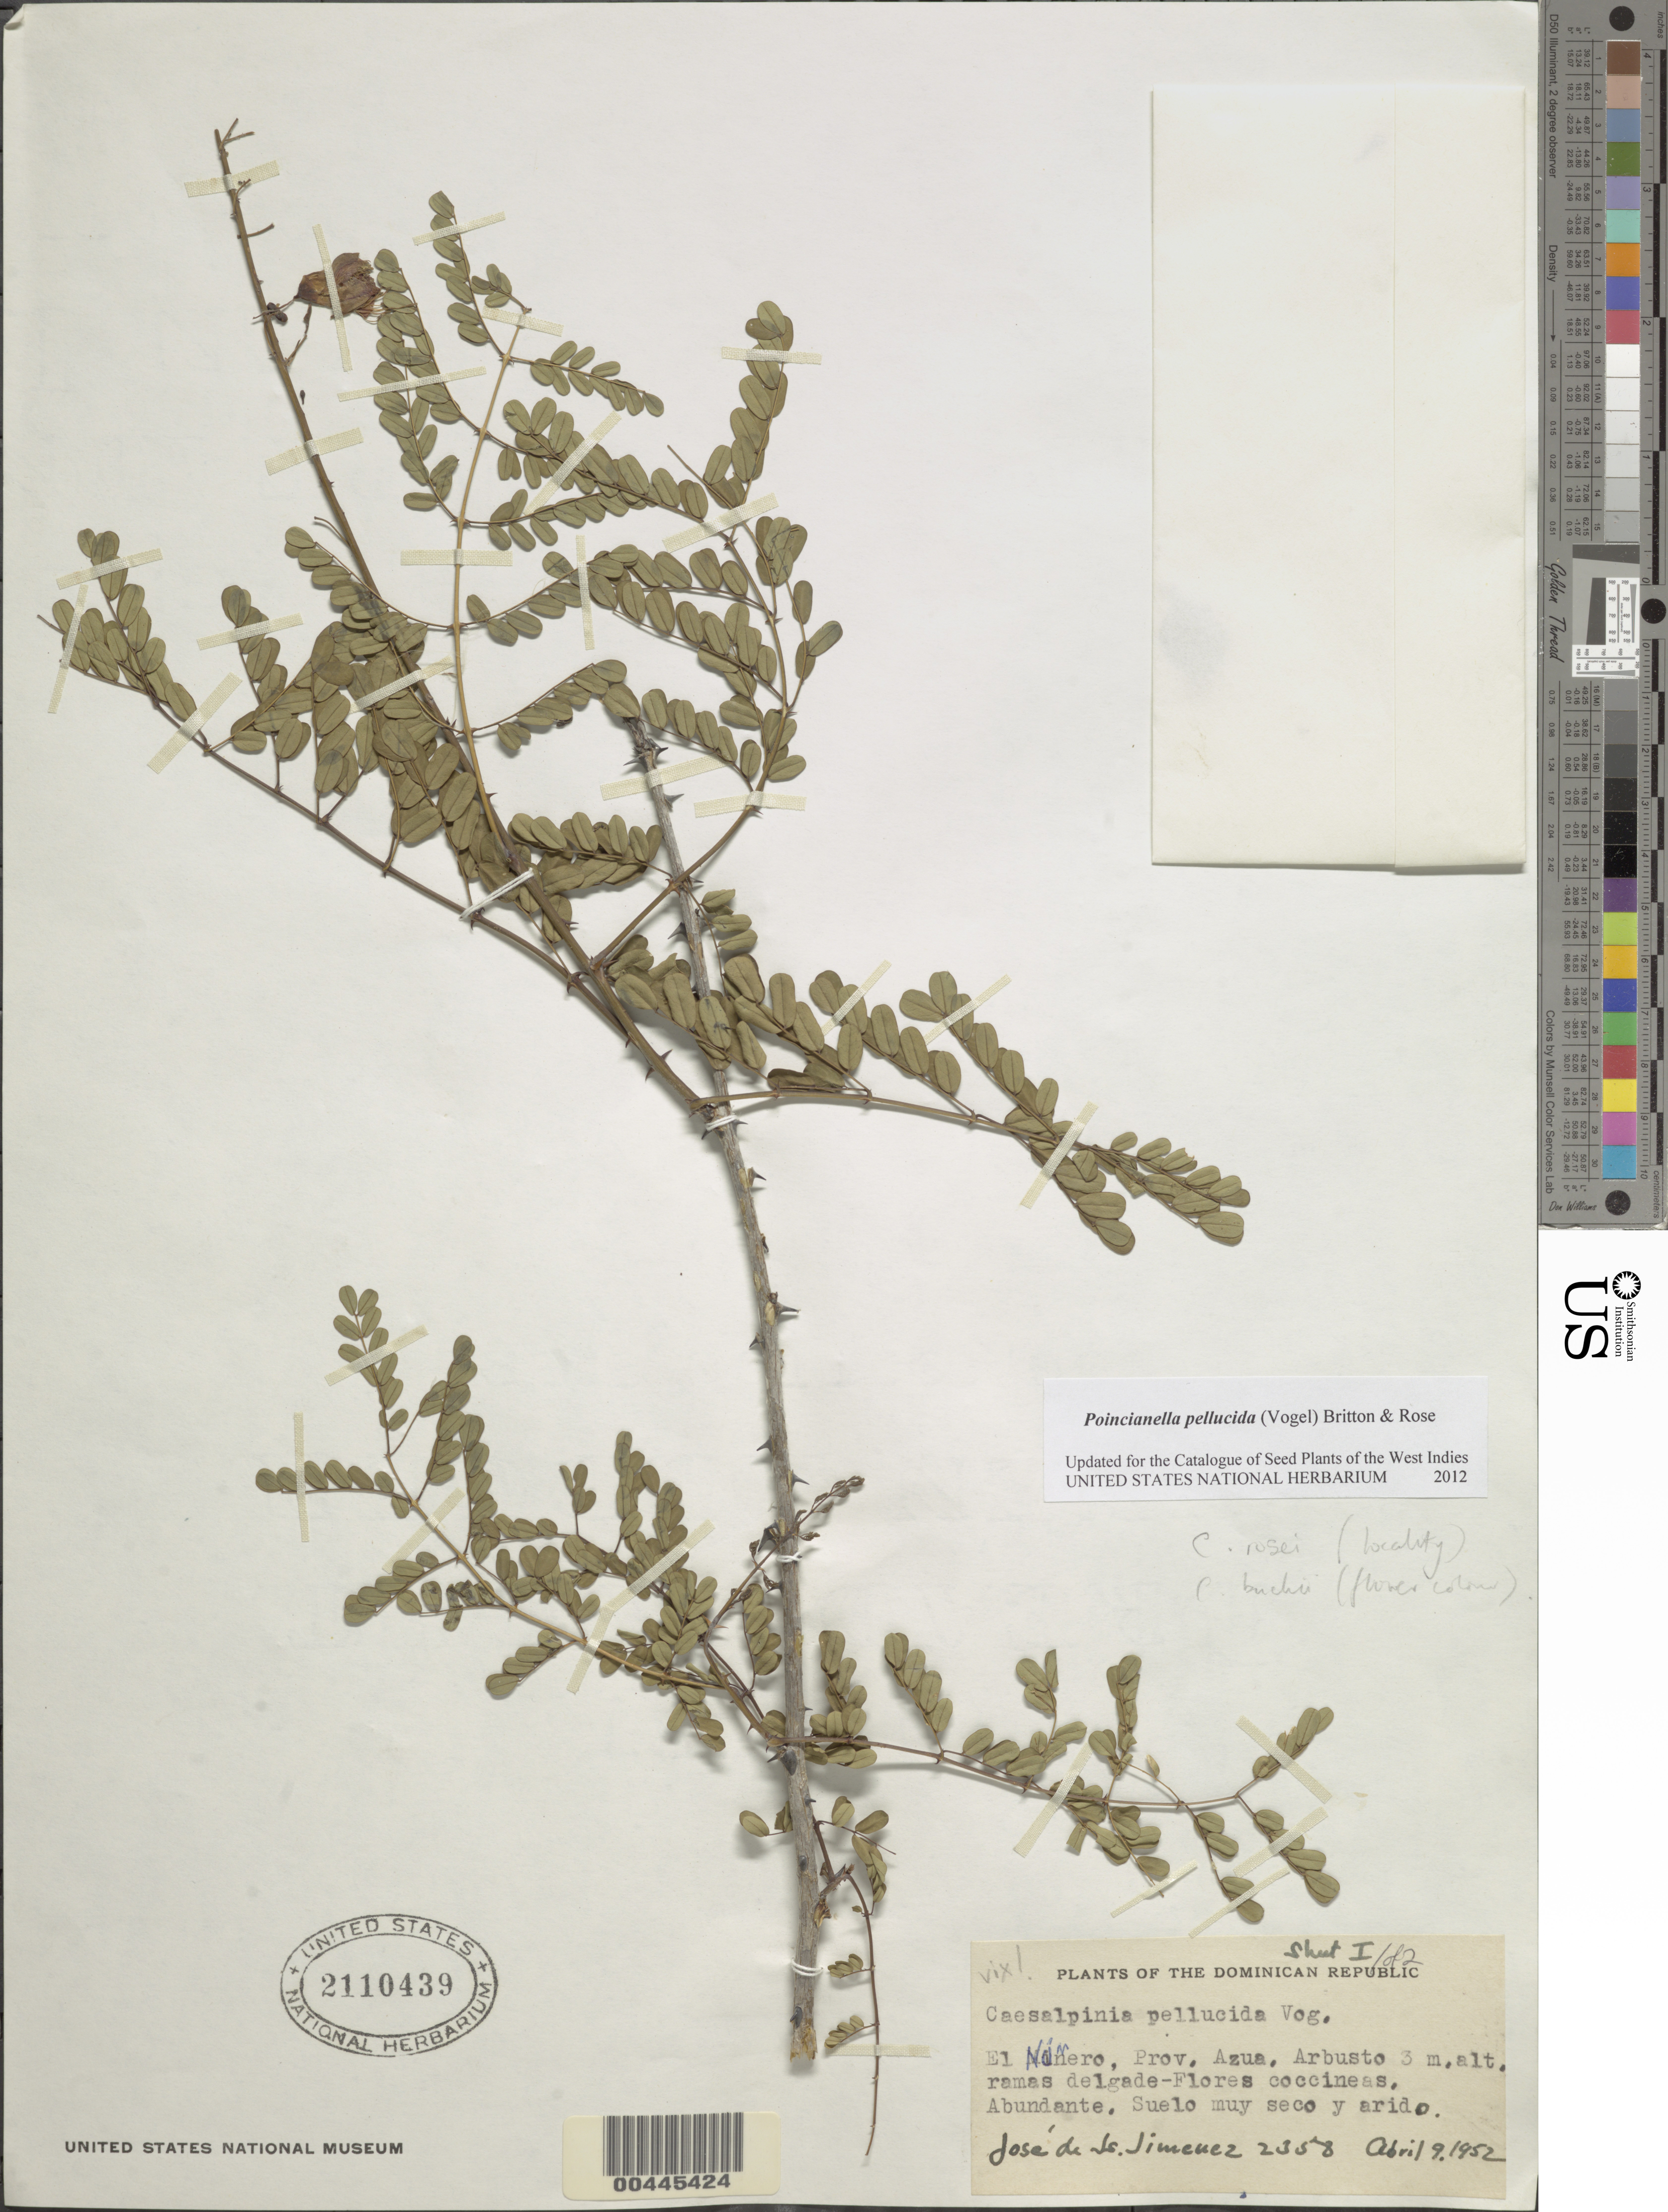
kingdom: Plantae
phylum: Tracheophyta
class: Magnoliopsida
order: Fabales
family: Fabaceae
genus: Cenostigma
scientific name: Cenostigma pellucidum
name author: (Vogel) Gagnon & G.P. Lewis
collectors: J. J. Jiménez Almonte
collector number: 2358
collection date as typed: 09 Apr 1952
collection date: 1952-04-09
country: Dominican Republic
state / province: Azua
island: Hispaniola Island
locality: El numero, arbusto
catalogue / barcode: US 2110439